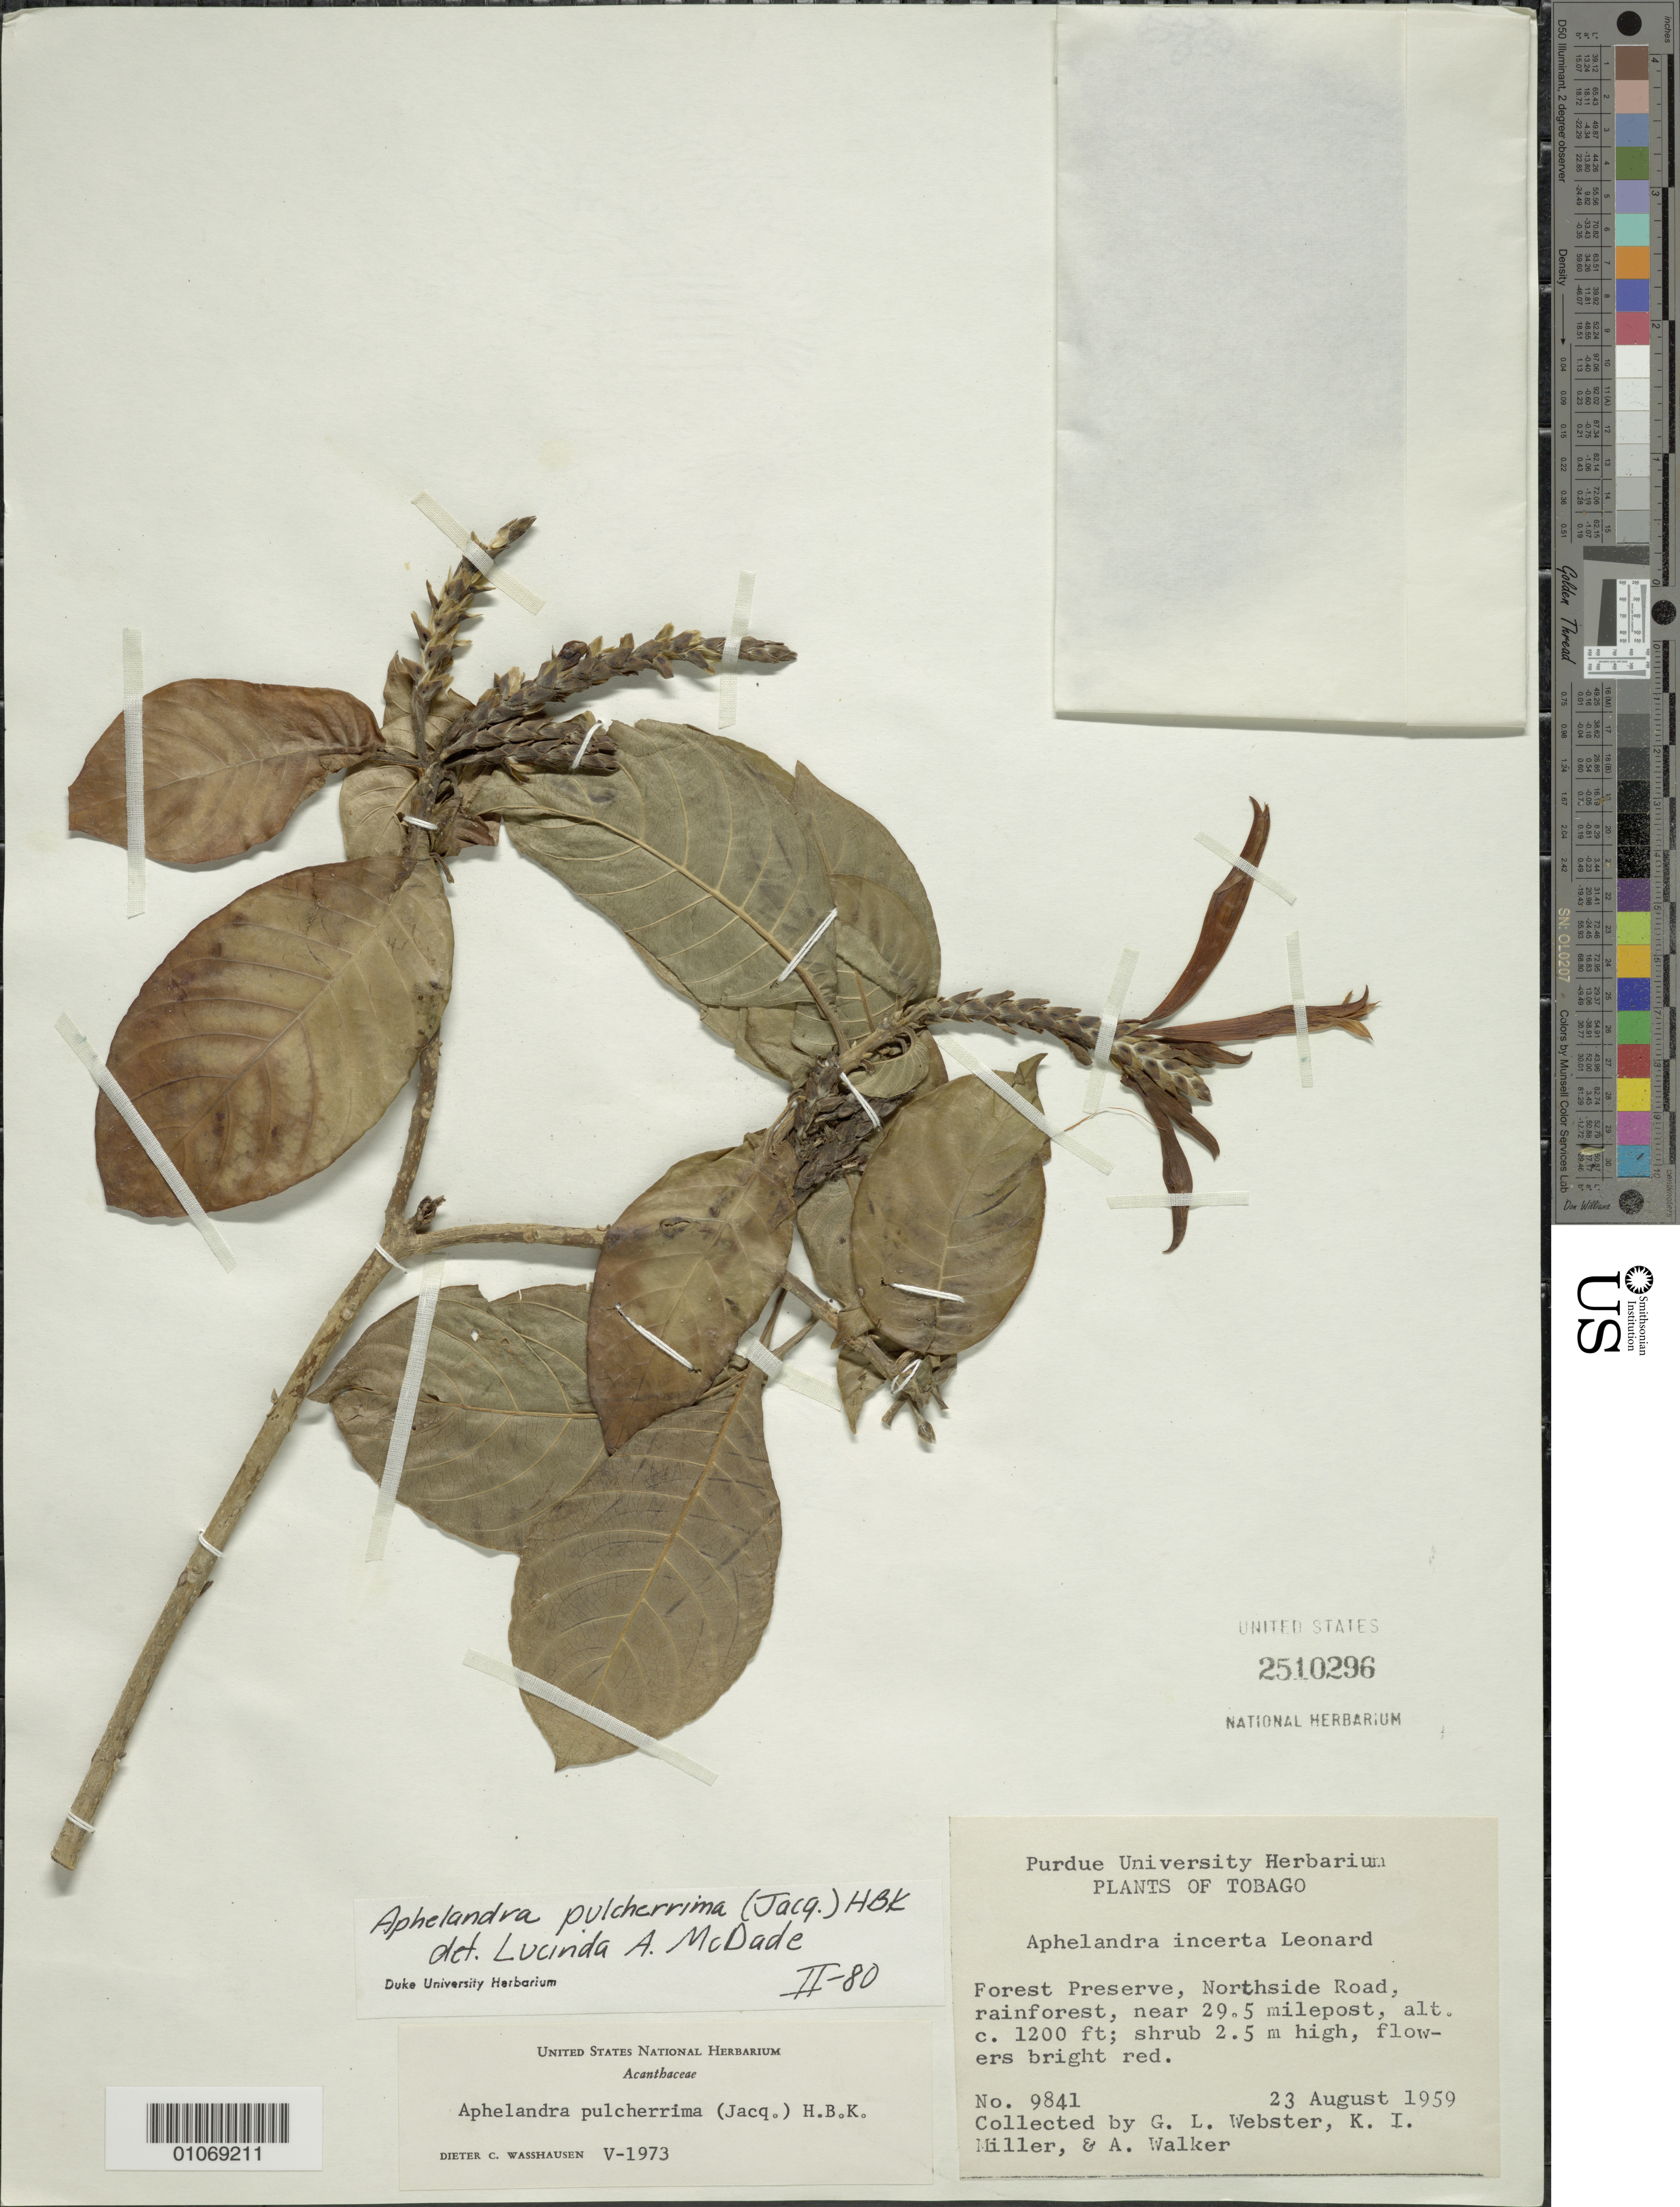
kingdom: Plantae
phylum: Tracheophyta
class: Magnoliopsida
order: Lamiales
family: Acanthaceae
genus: Aphelandra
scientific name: Aphelandra pulcherrima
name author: (Jacq.) Kunth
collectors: G. L. Webster, K. Miller & A. Walker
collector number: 9841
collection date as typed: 23 Aug 1959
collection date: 1959-08-23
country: Trinidad and Tobago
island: Tobago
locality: Forest Preserve, Northside Road, rainforest, near 29.5 milepost.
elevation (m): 366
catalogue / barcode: US 2510296